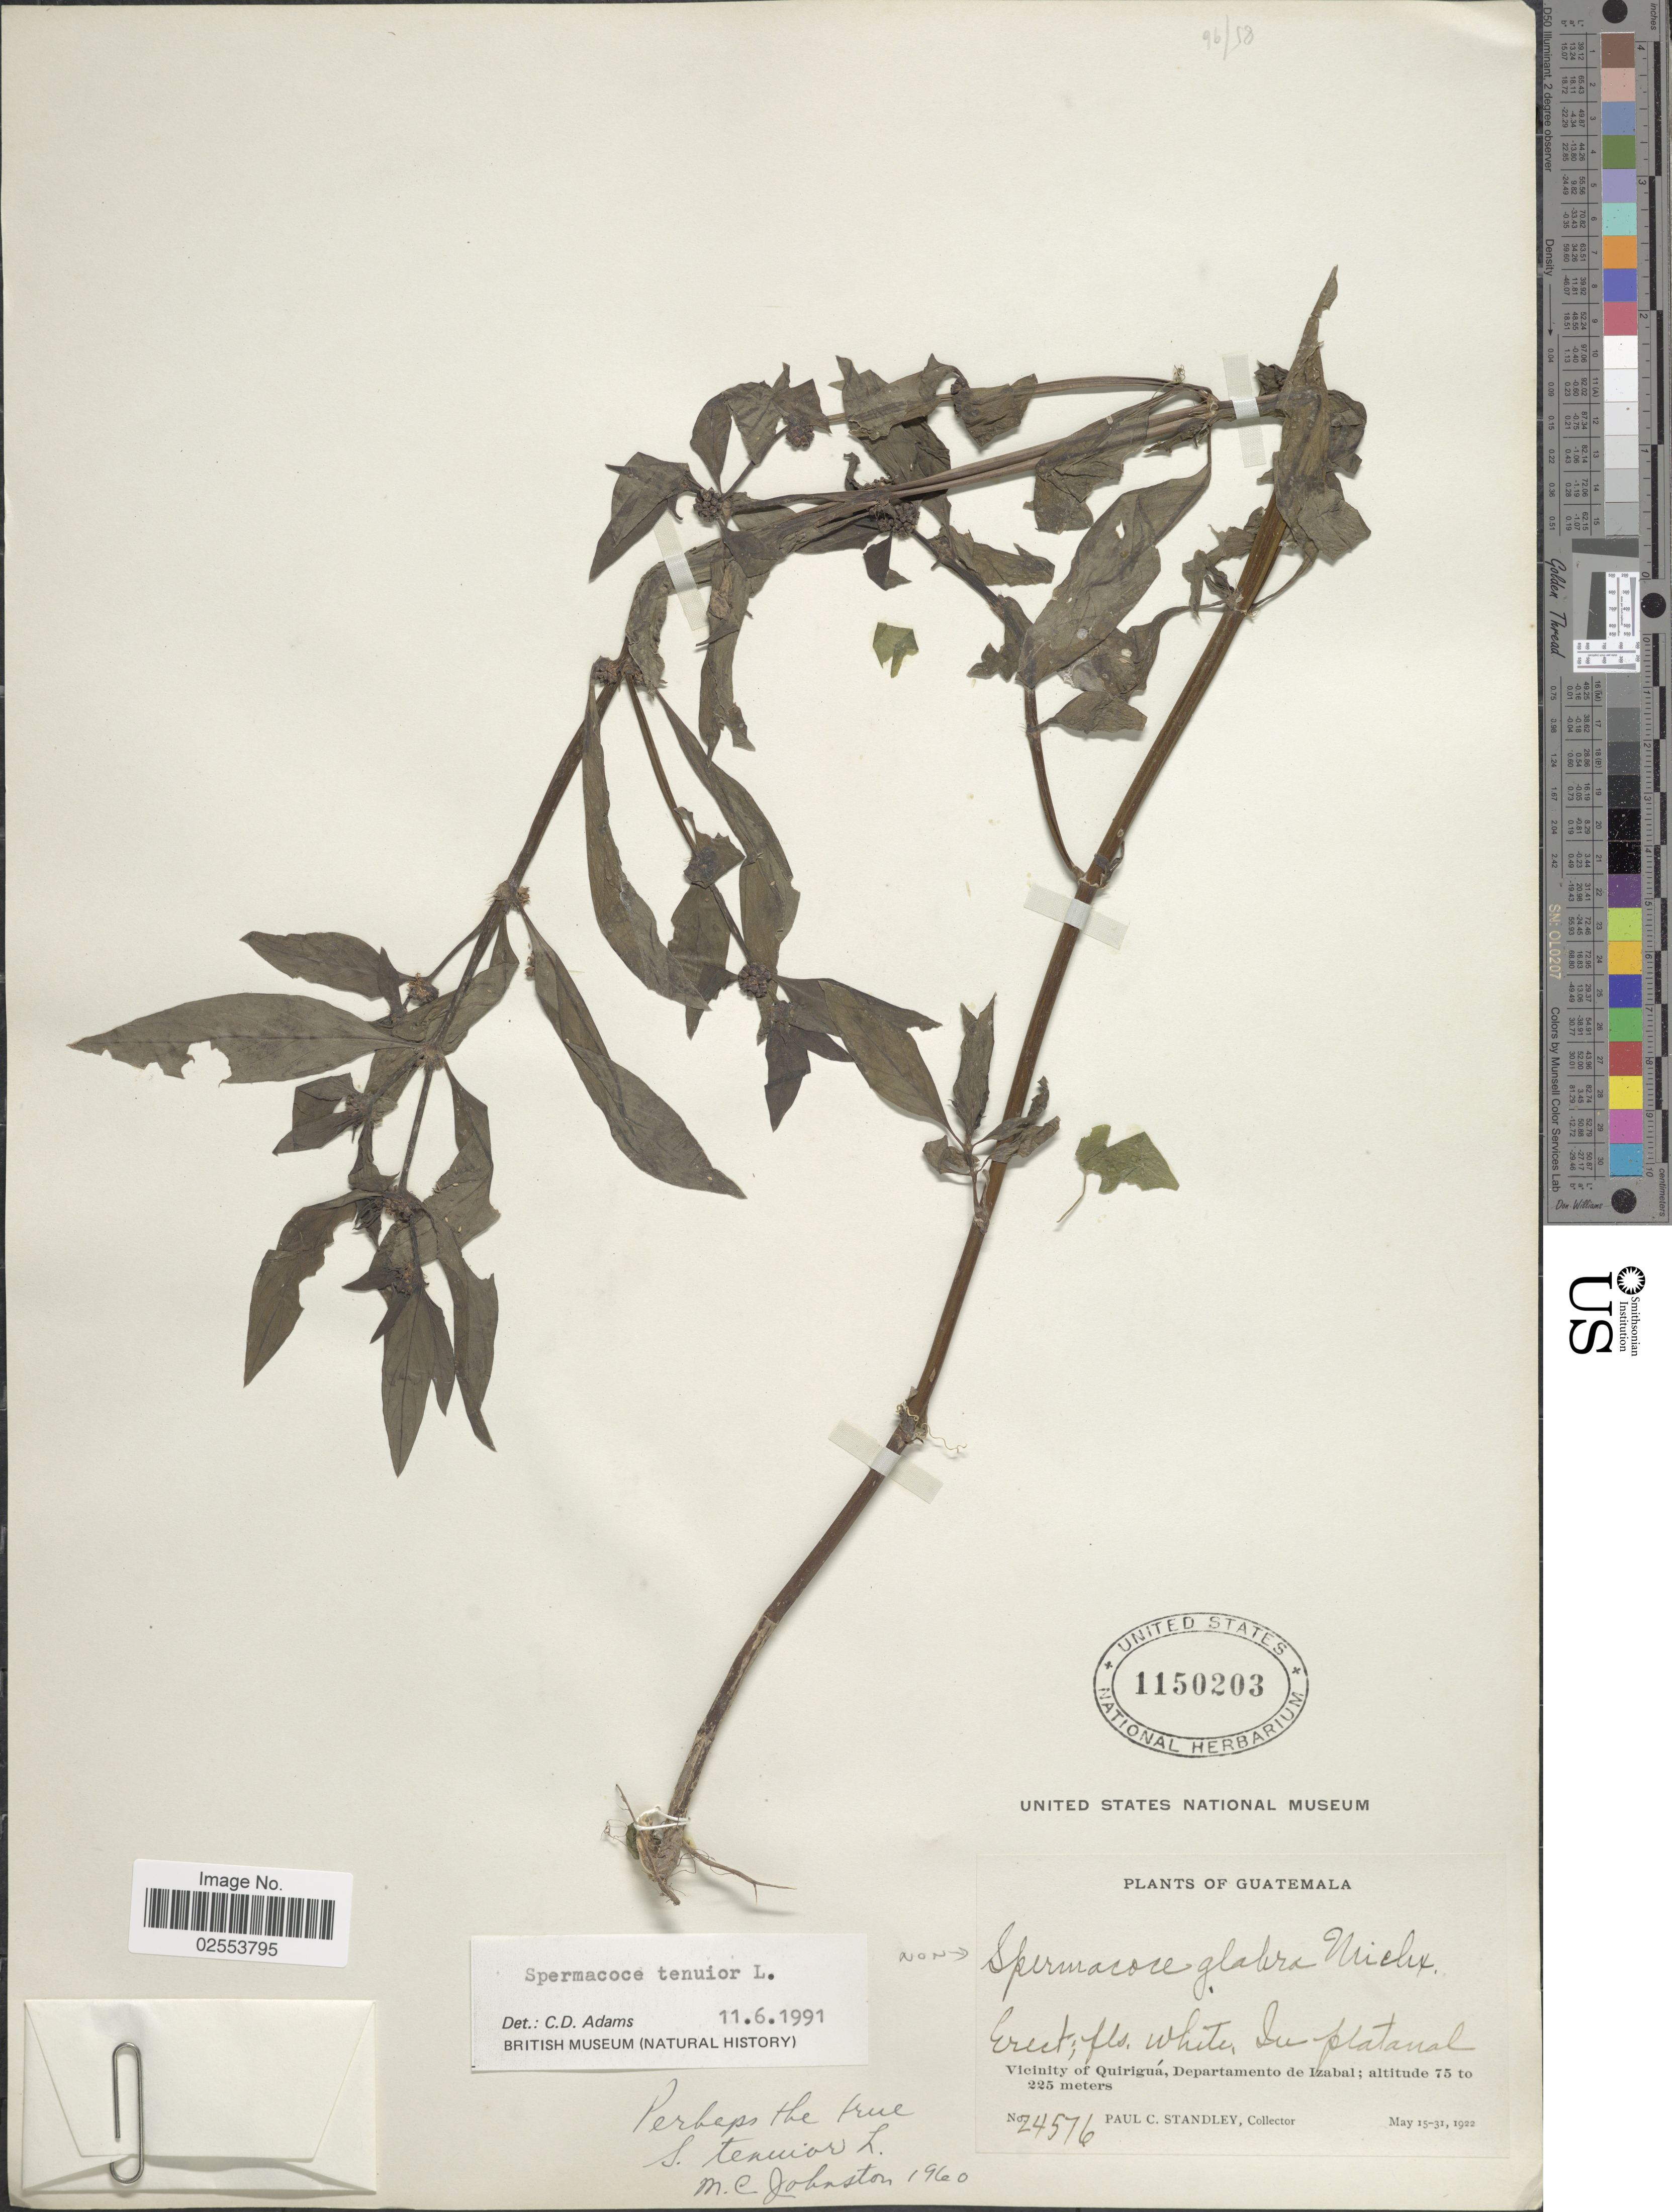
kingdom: Plantae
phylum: Tracheophyta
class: Magnoliopsida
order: Gentianales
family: Rubiaceae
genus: Spermacoce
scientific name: Spermacoce tenuior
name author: L.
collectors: P. C. Standley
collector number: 24576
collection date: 1922-05-15/1922-05-31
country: Guatemala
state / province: Izabal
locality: In platanal, Vicinity of Quirigua.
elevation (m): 75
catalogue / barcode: US 1150203